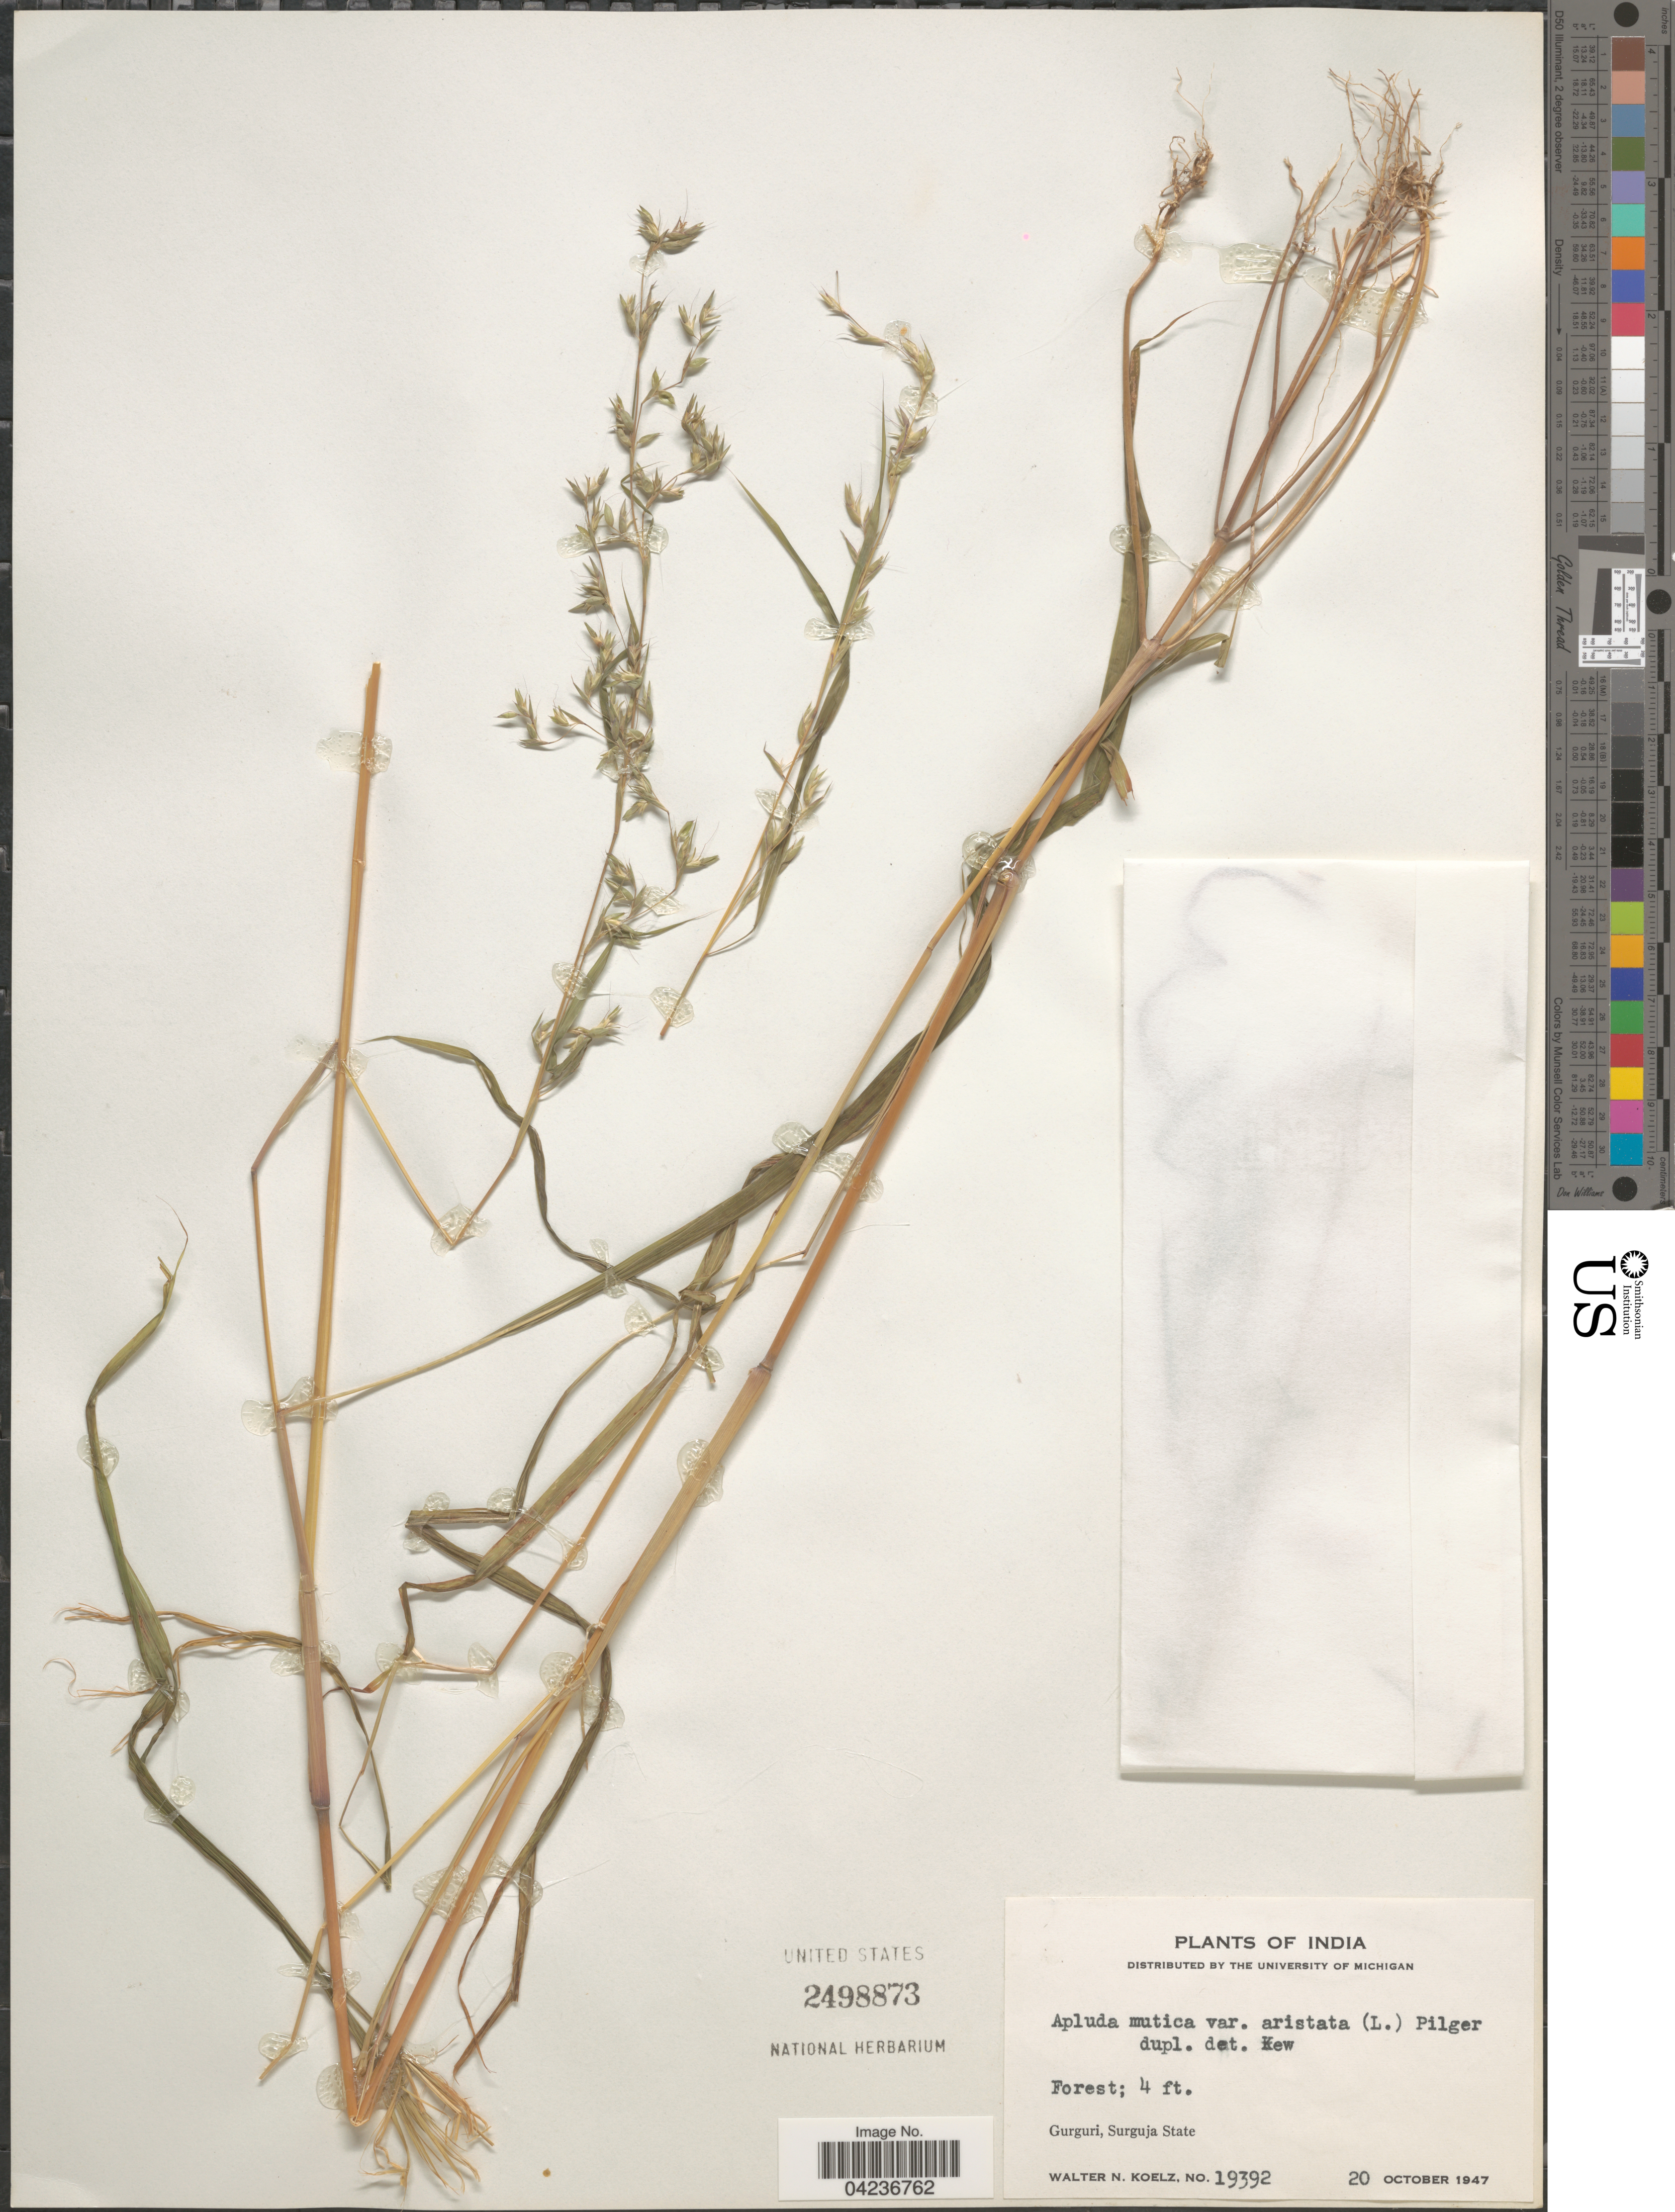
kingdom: Plantae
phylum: Tracheophyta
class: Liliopsida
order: Poales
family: Poaceae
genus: Apluda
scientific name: Apluda mutica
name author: L.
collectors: W. N. Koelz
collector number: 19392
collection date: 1947-10-20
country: India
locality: Gurguri, Surguja State.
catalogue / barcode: US 2498873